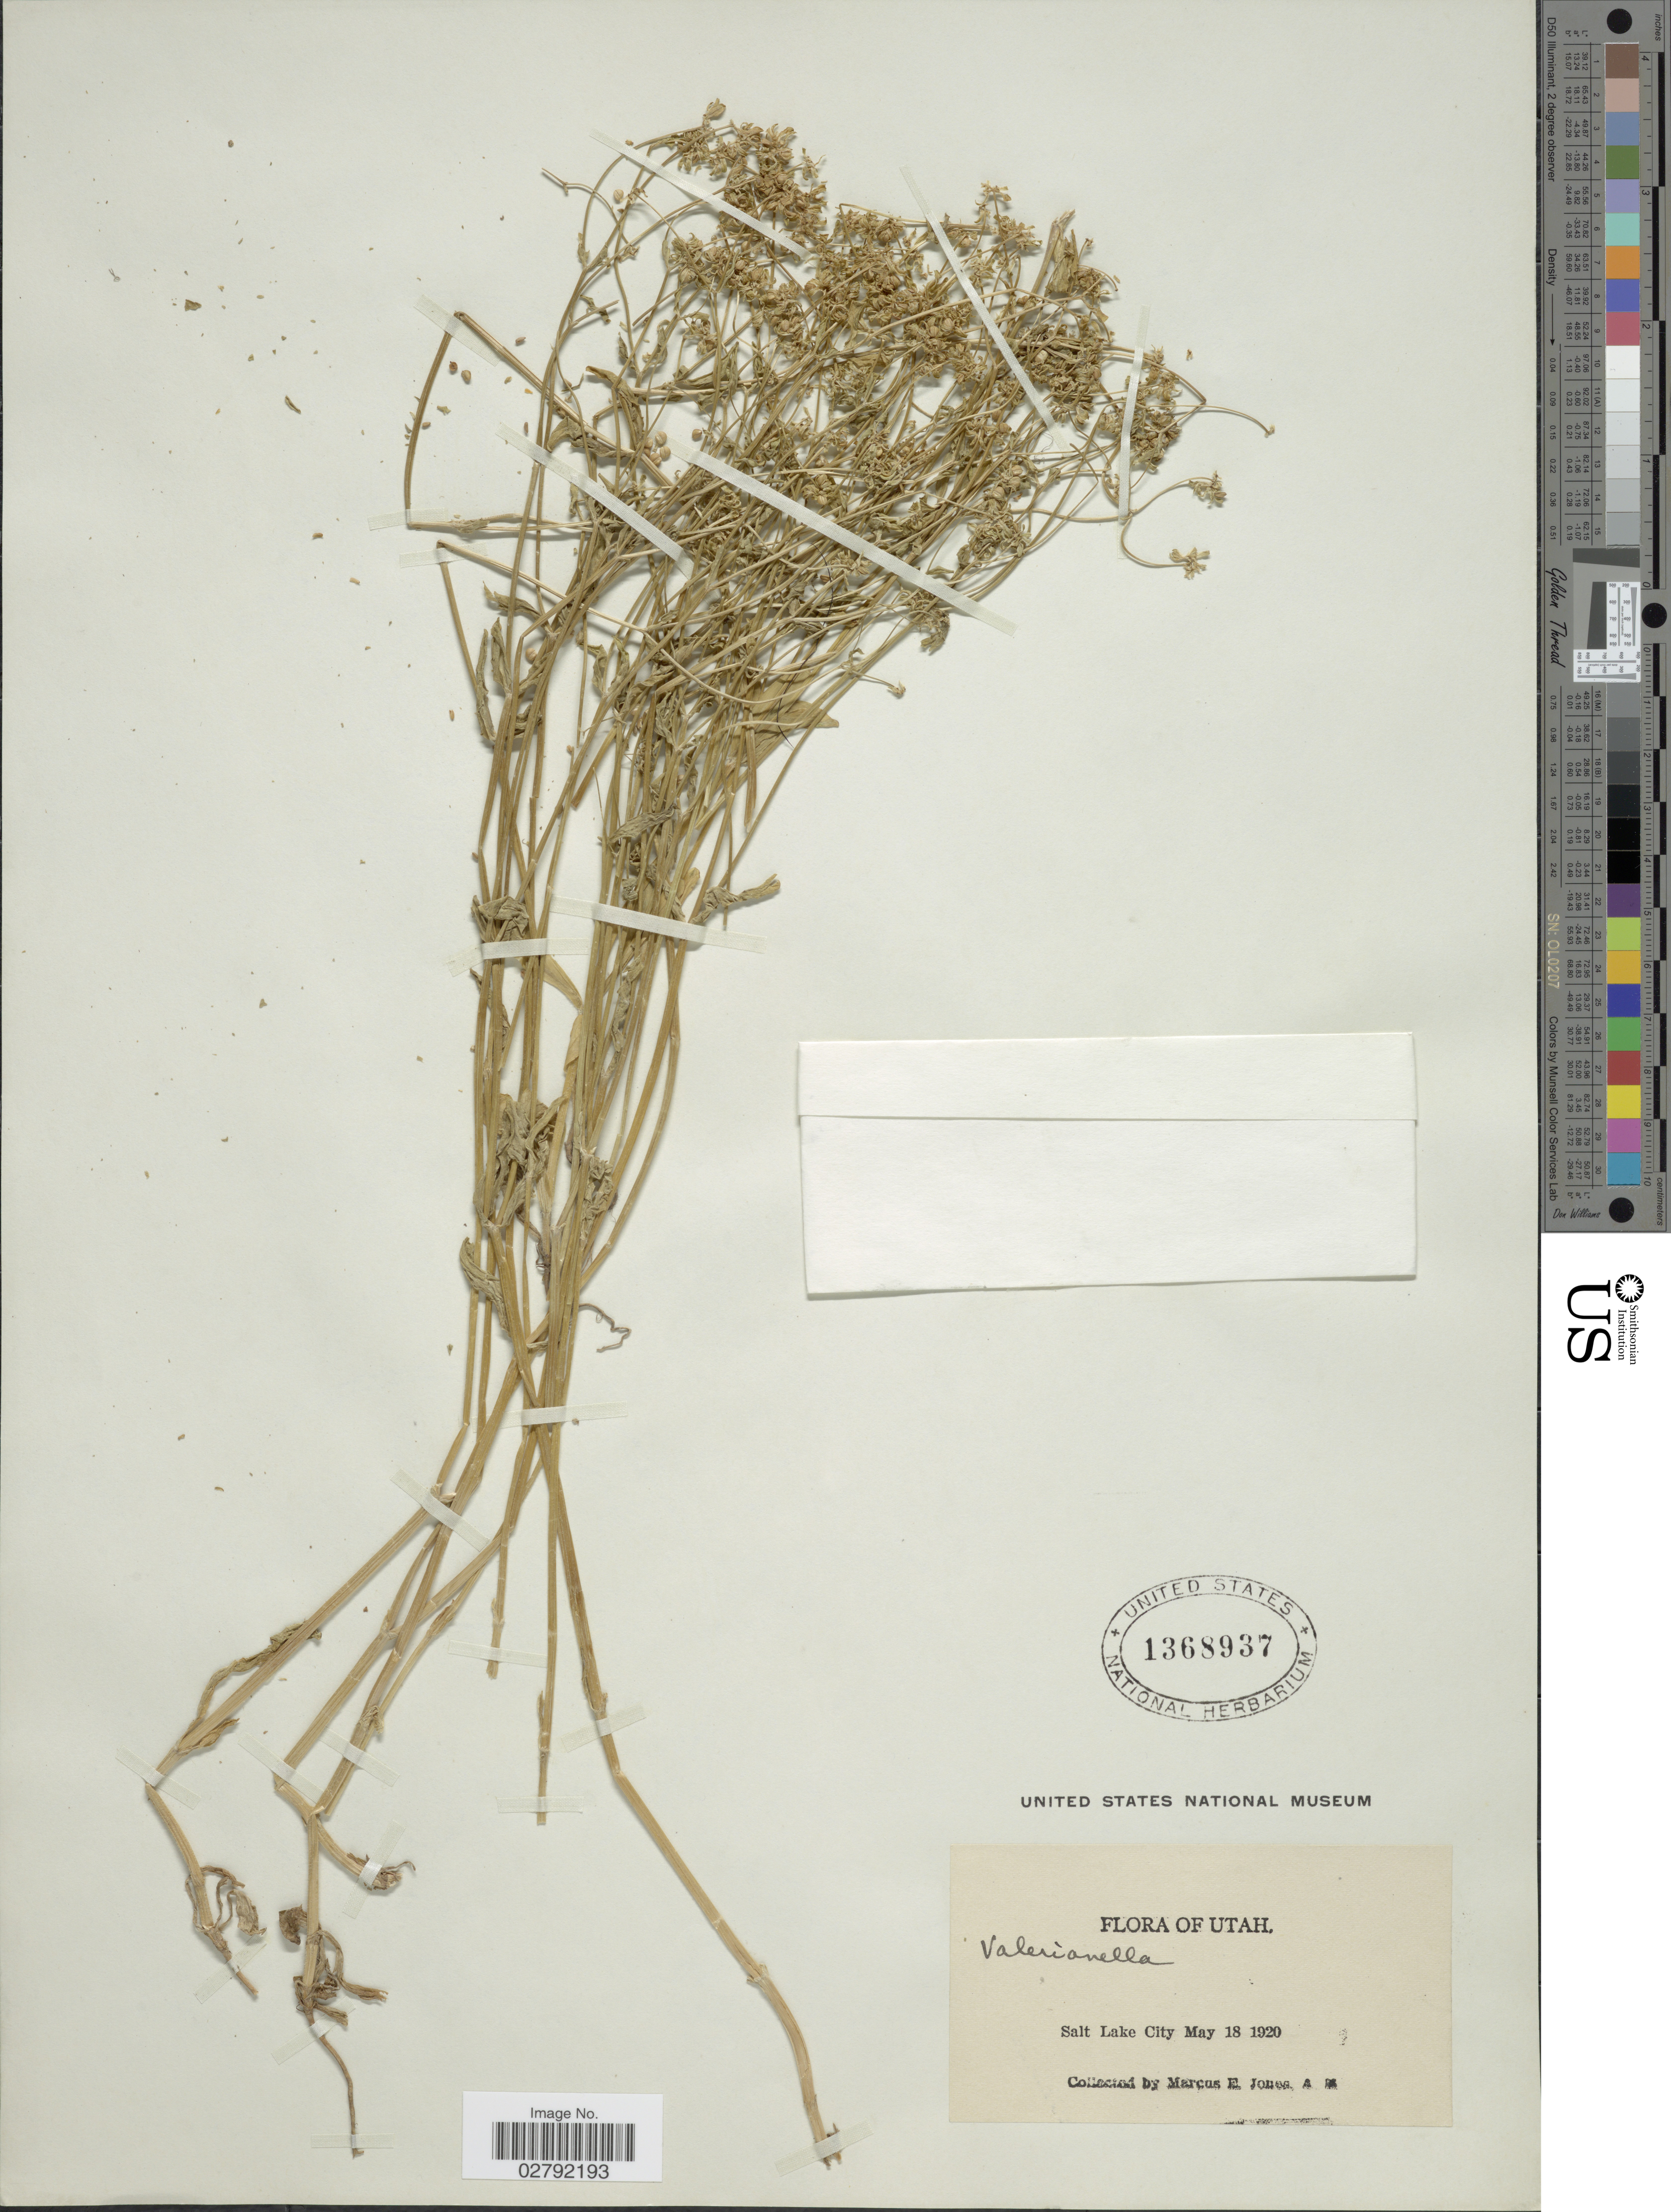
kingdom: Plantae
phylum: Tracheophyta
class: Magnoliopsida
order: Dipsacales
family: Caprifoliaceae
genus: Valerianella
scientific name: Valerianella sp.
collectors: M. E. Jones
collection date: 1920-05-18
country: United States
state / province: Utah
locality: Salt Lake City.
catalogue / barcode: US 1368937